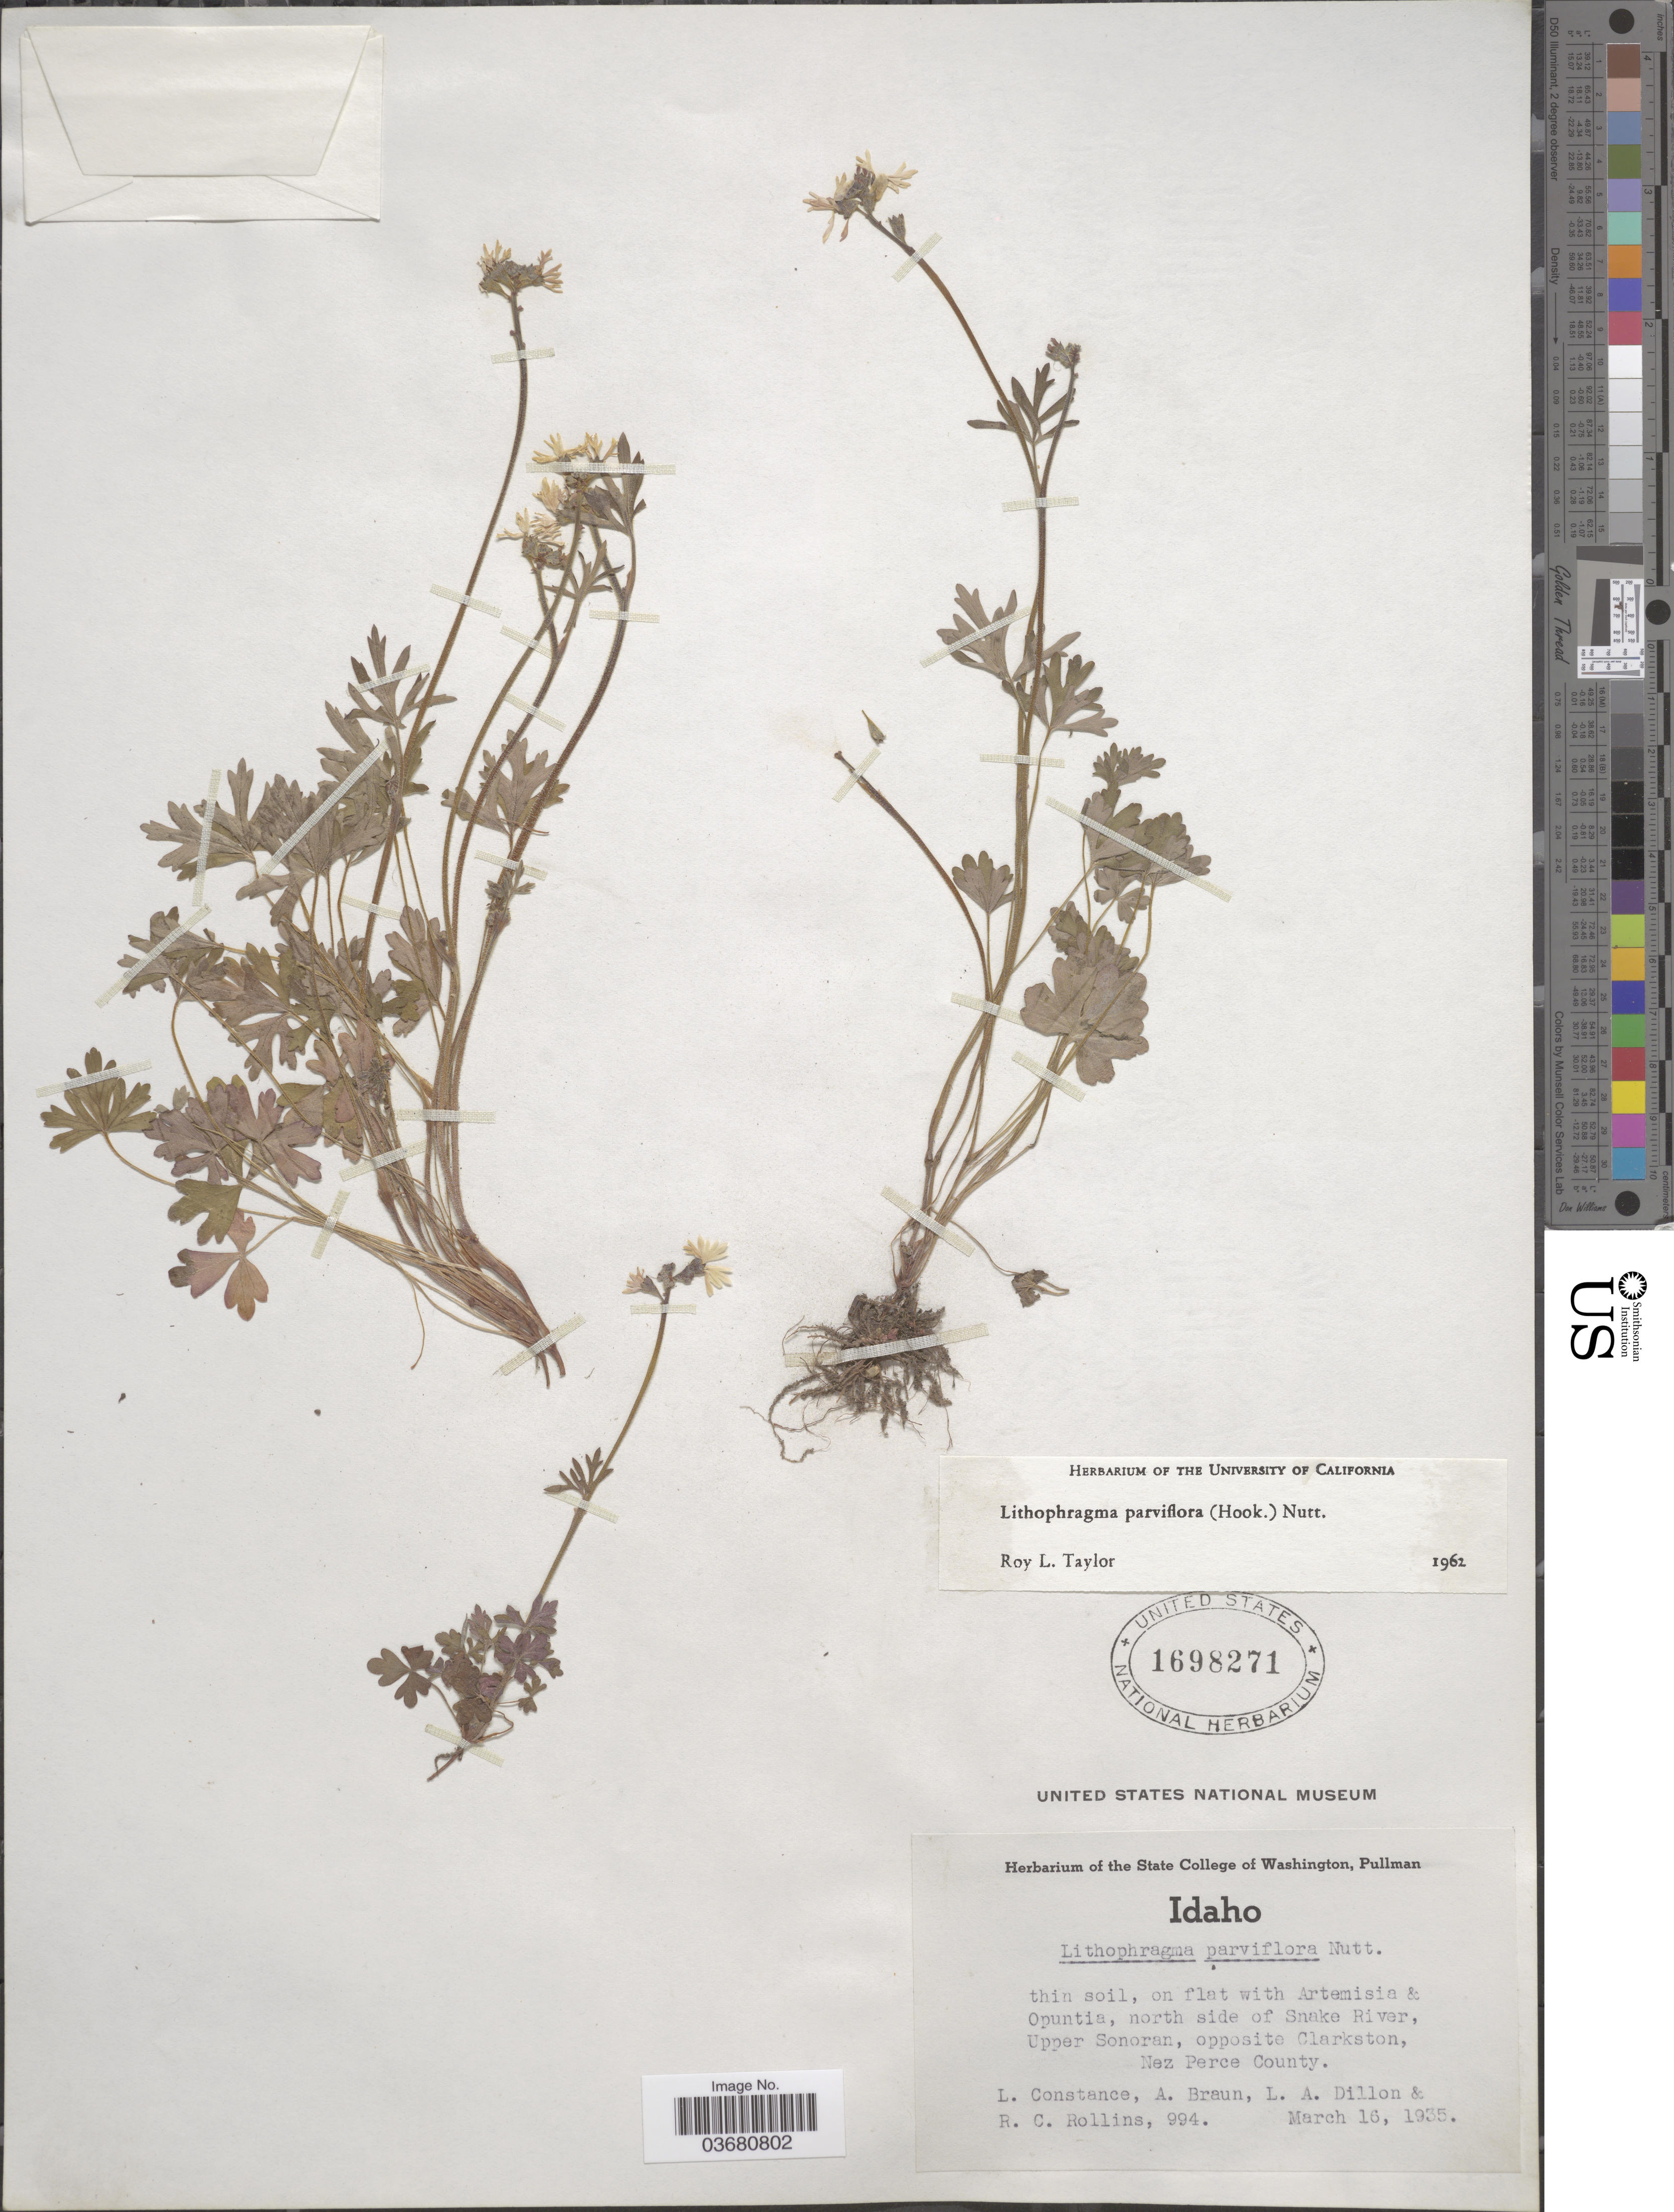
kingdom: Plantae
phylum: Tracheophyta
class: Magnoliopsida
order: Saxifragales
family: Saxifragaceae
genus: Lithophragma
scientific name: Lithophragma parviflorum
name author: (Hook.) Nutt.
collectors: L. Constance, A. Braun, L. Dillon & R. C. Rollins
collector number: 994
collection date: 1935-03-16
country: United States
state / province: Idaho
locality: North side of Snake River, Upper Sonoran, opposite Clarkston, Nez Perce County.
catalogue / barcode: US 1698271